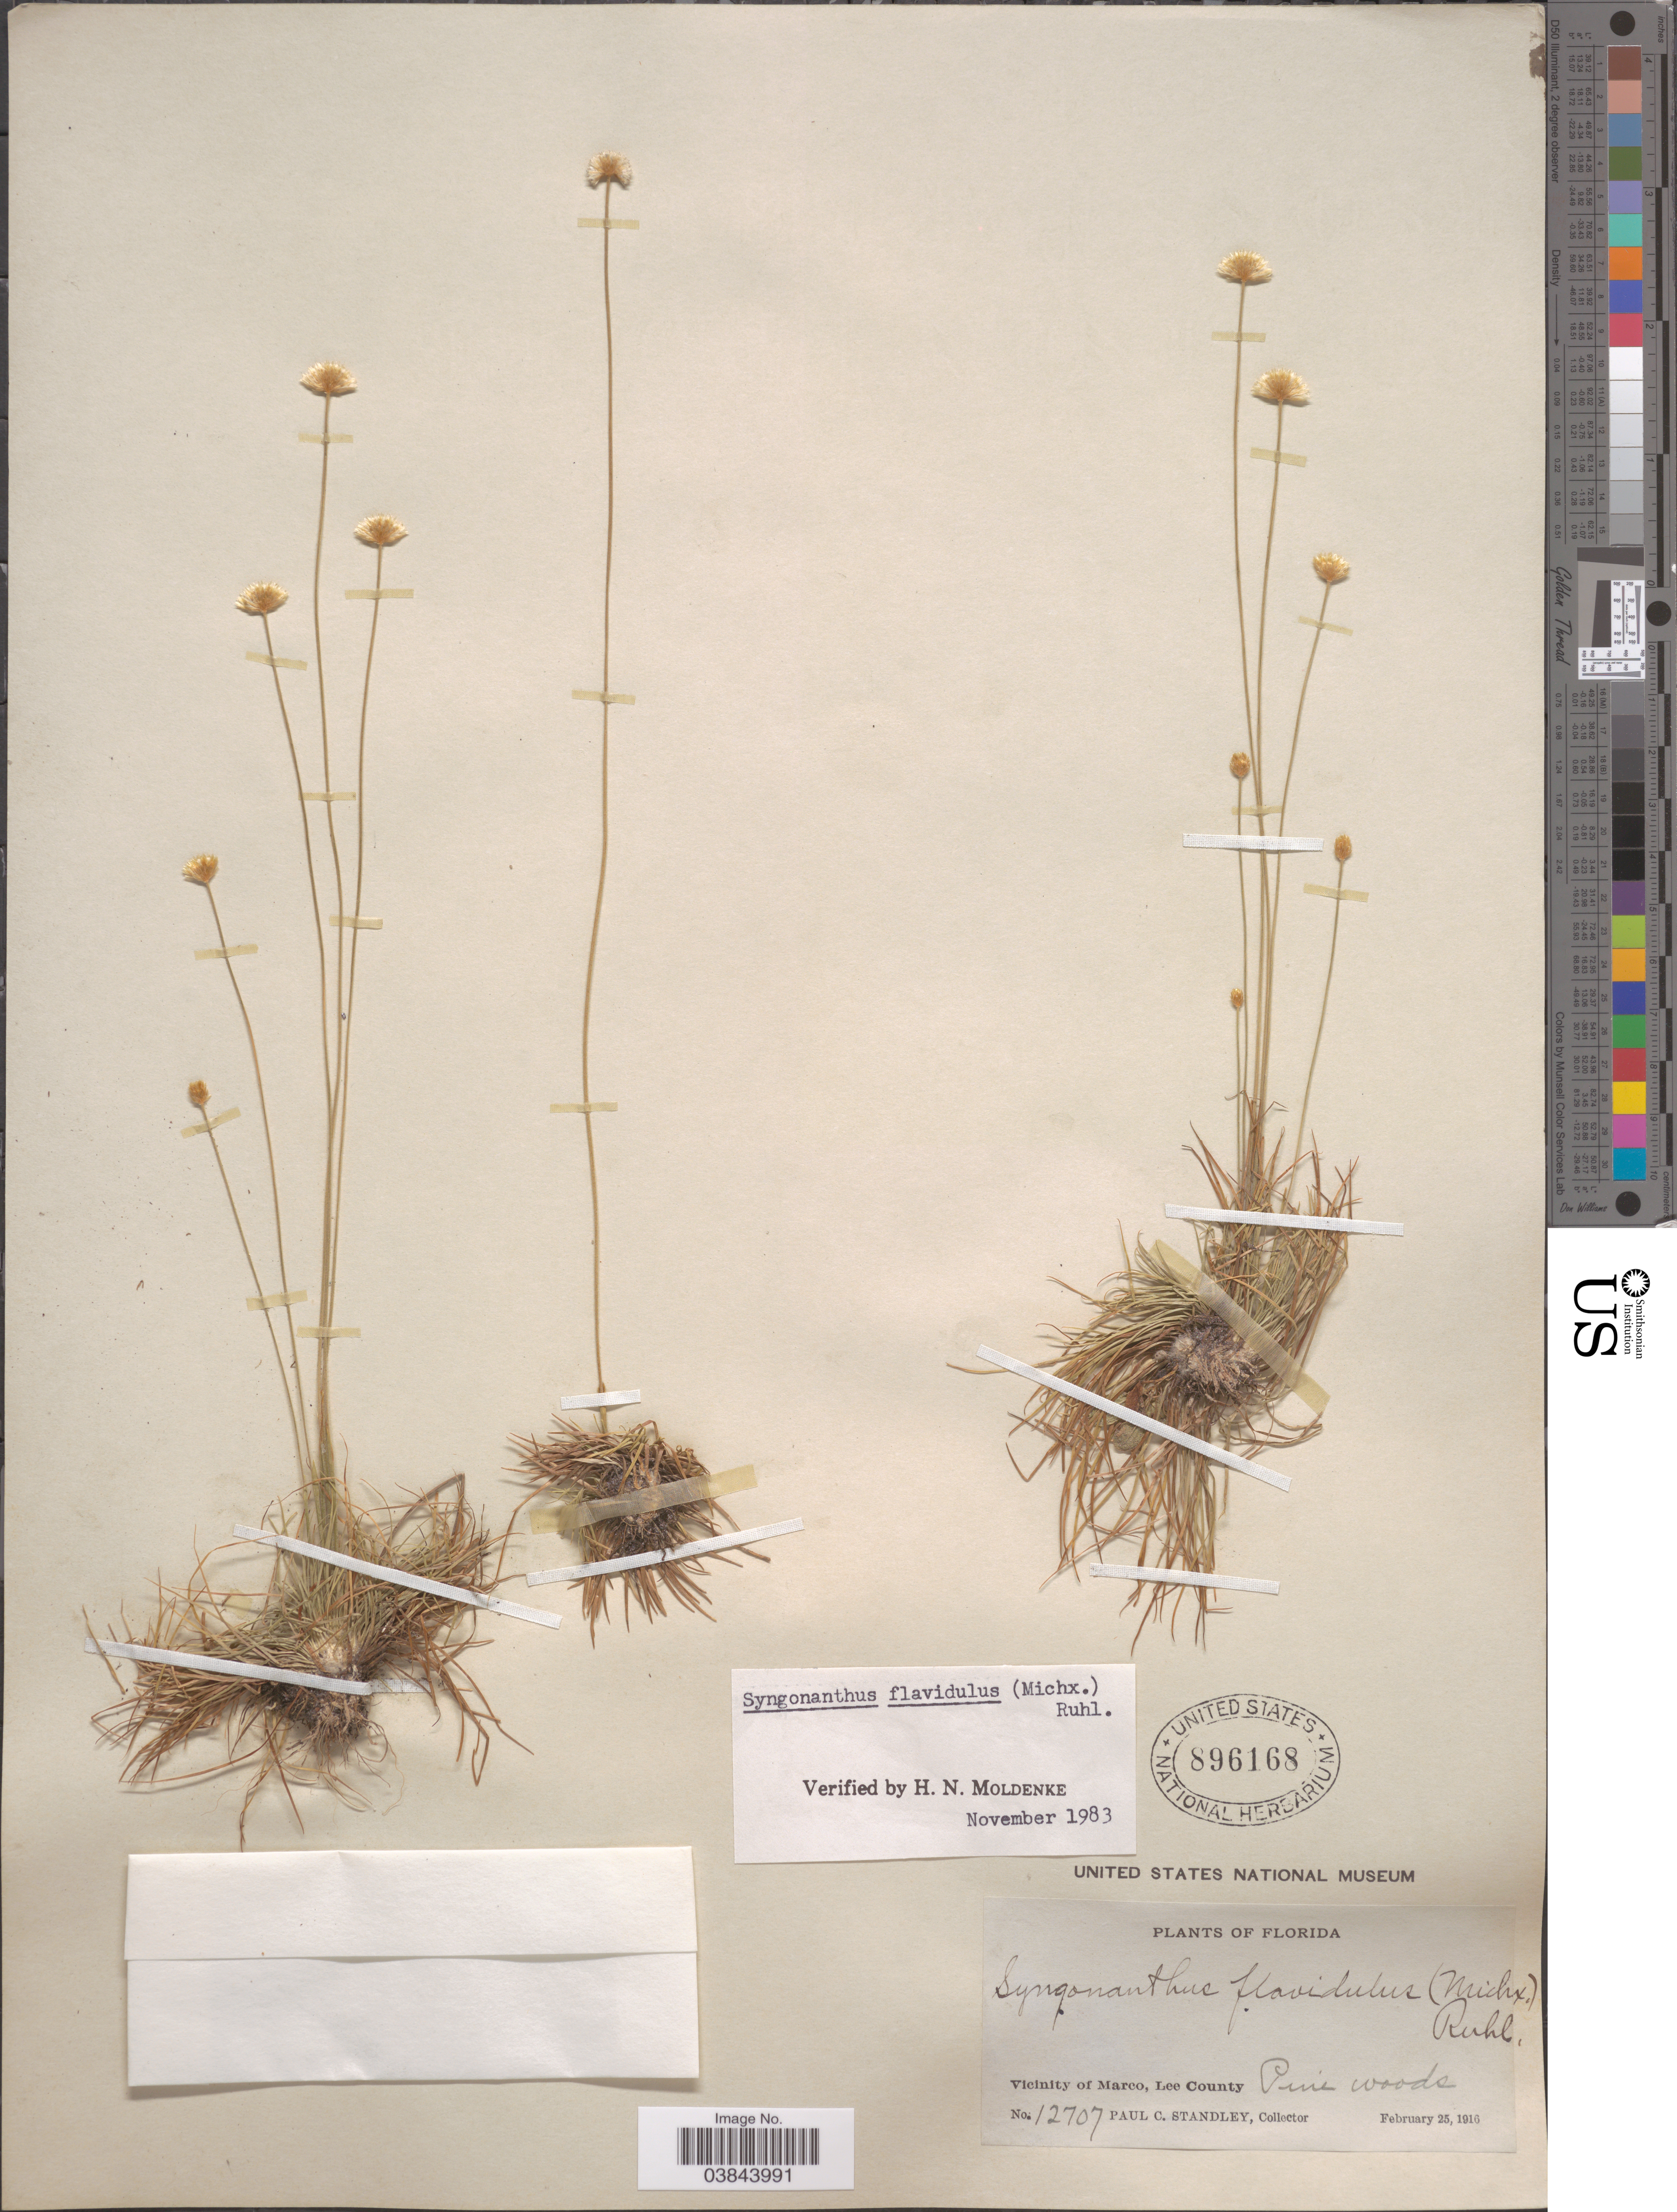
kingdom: Plantae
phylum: Tracheophyta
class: Liliopsida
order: Poales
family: Eriocaulaceae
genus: Syngonanthus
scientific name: Syngonanthus flavidulus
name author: (Michx.) Ruhland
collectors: P. C. Standley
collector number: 12707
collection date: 1916-02-25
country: United States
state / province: Florida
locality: Vicinity of Marco, Lee County. Pine woods.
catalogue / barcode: US 896168